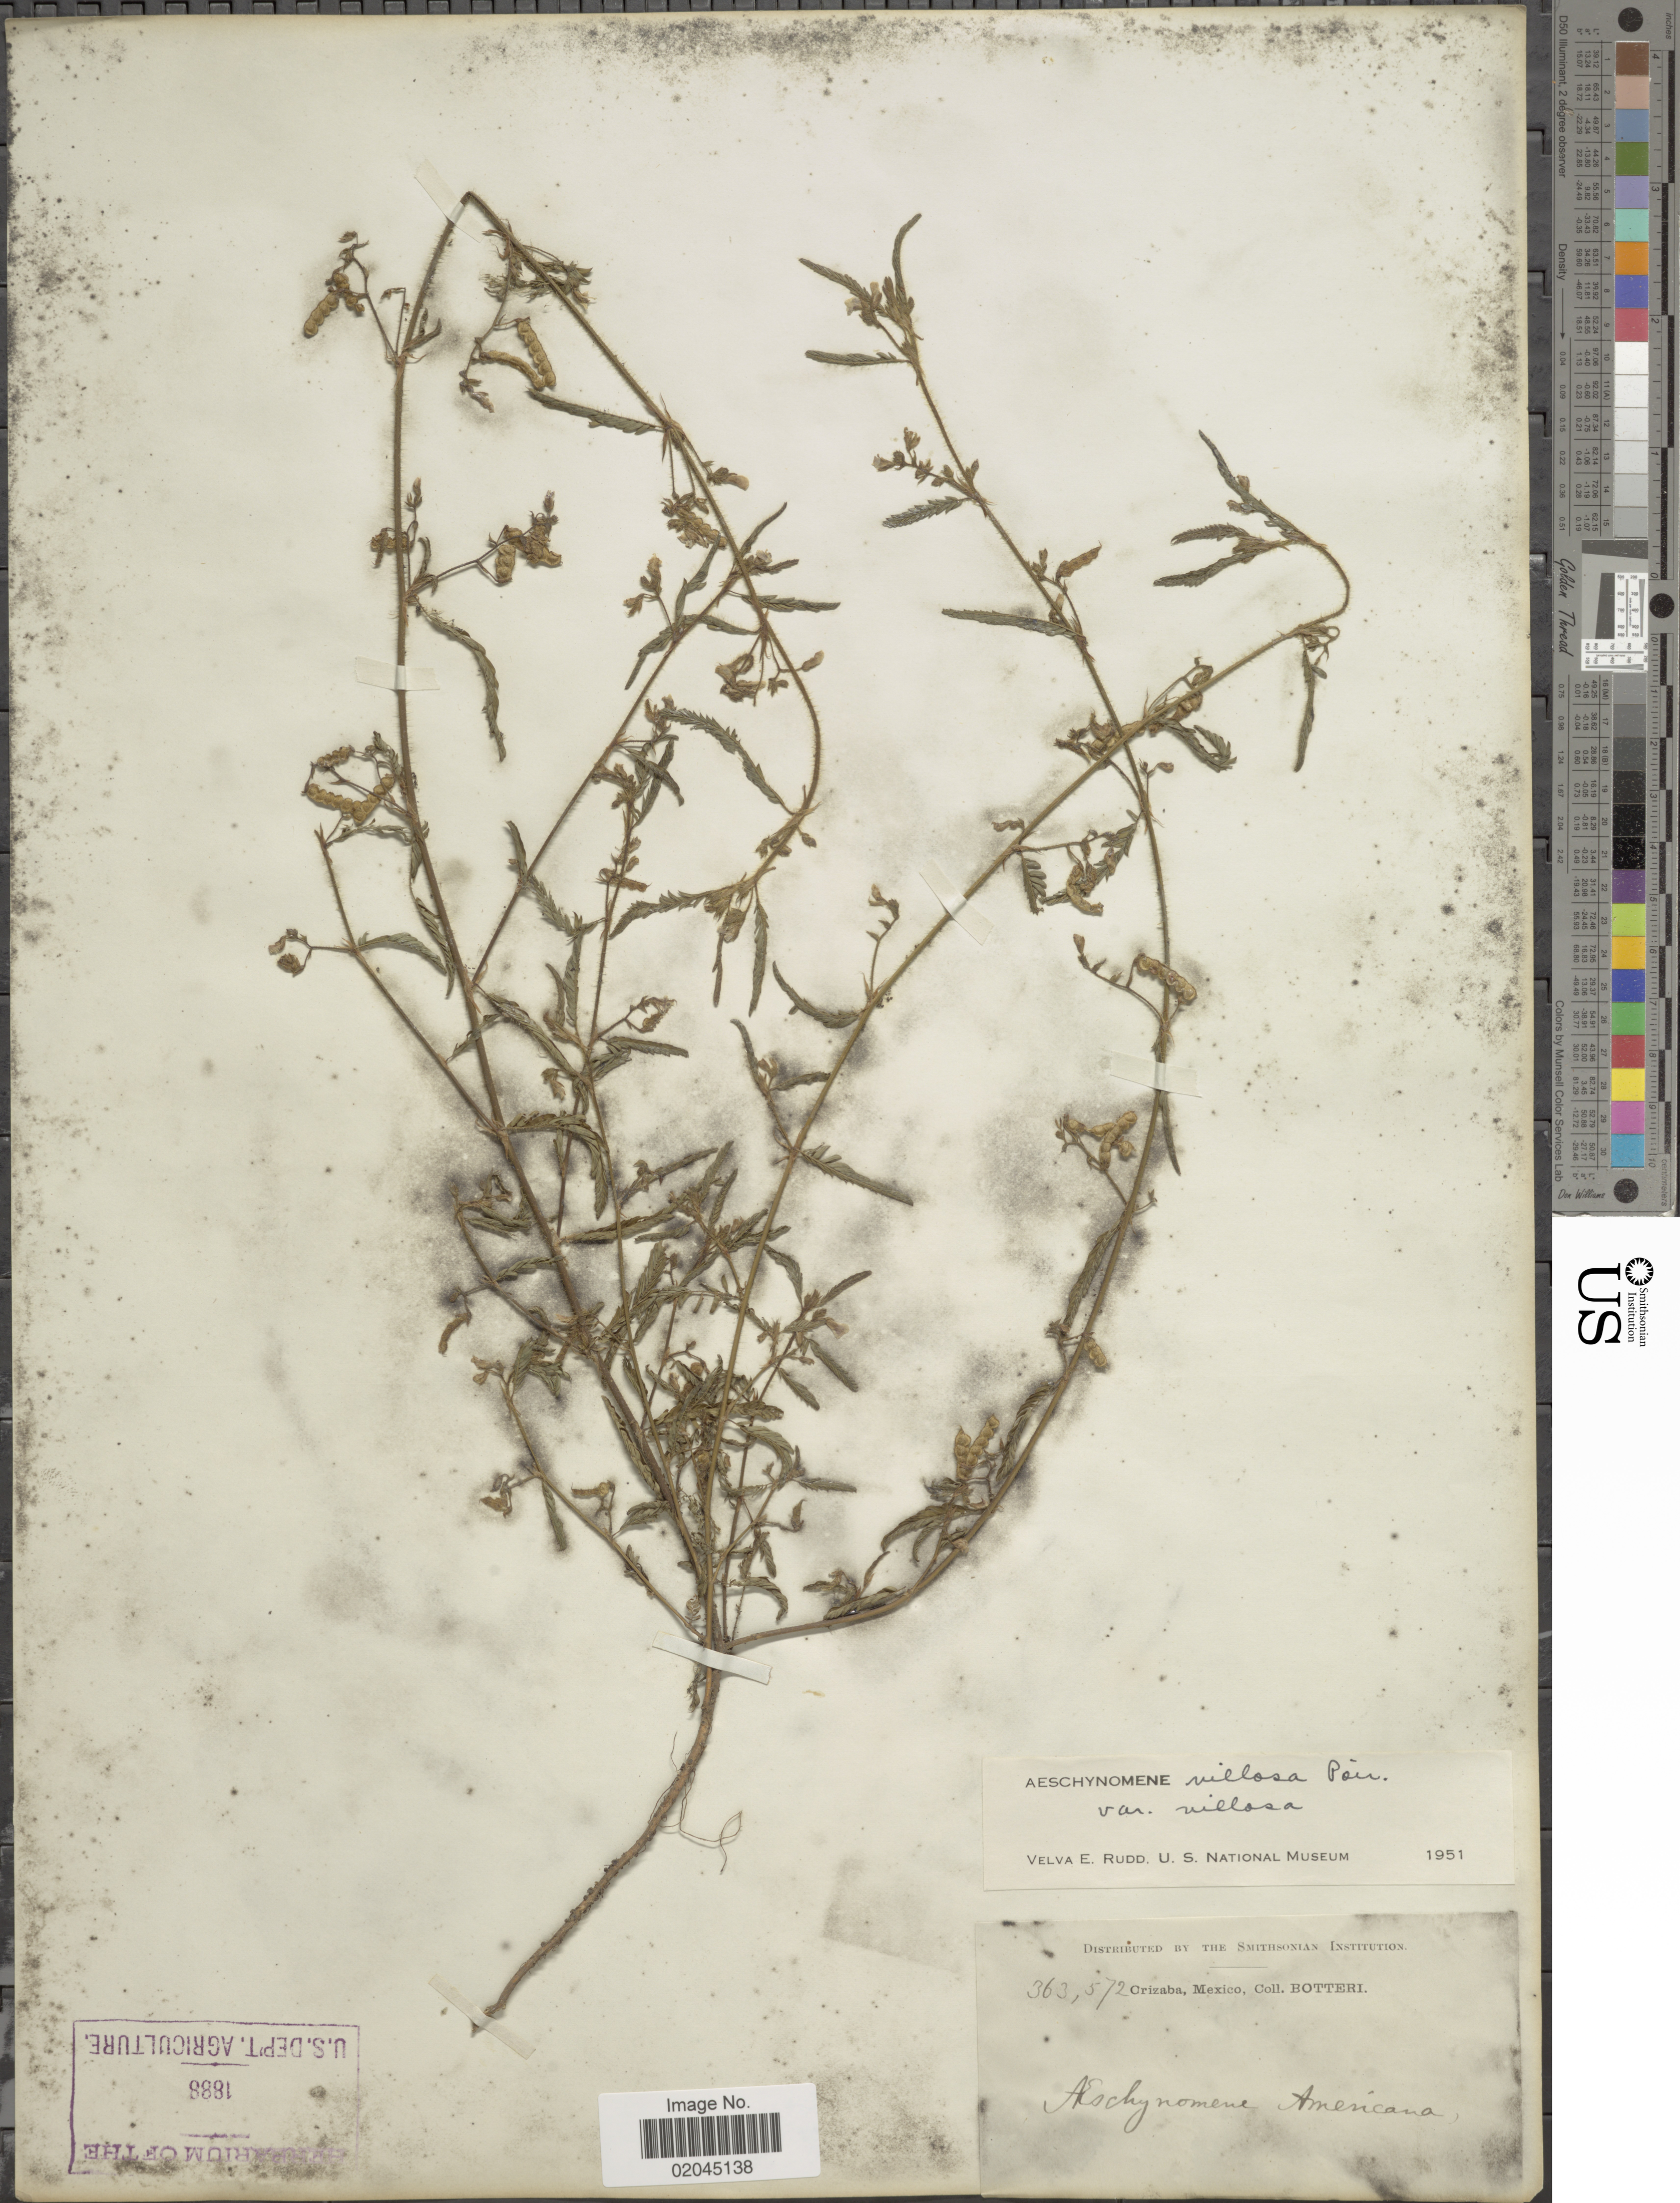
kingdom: Plantae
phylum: Tracheophyta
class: Magnoliopsida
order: Fabales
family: Fabaceae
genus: Aeschynomene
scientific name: Aeschynomene villosa var. villosa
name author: Poir.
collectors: -. Botteri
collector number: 363572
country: Mexico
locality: Orizaba